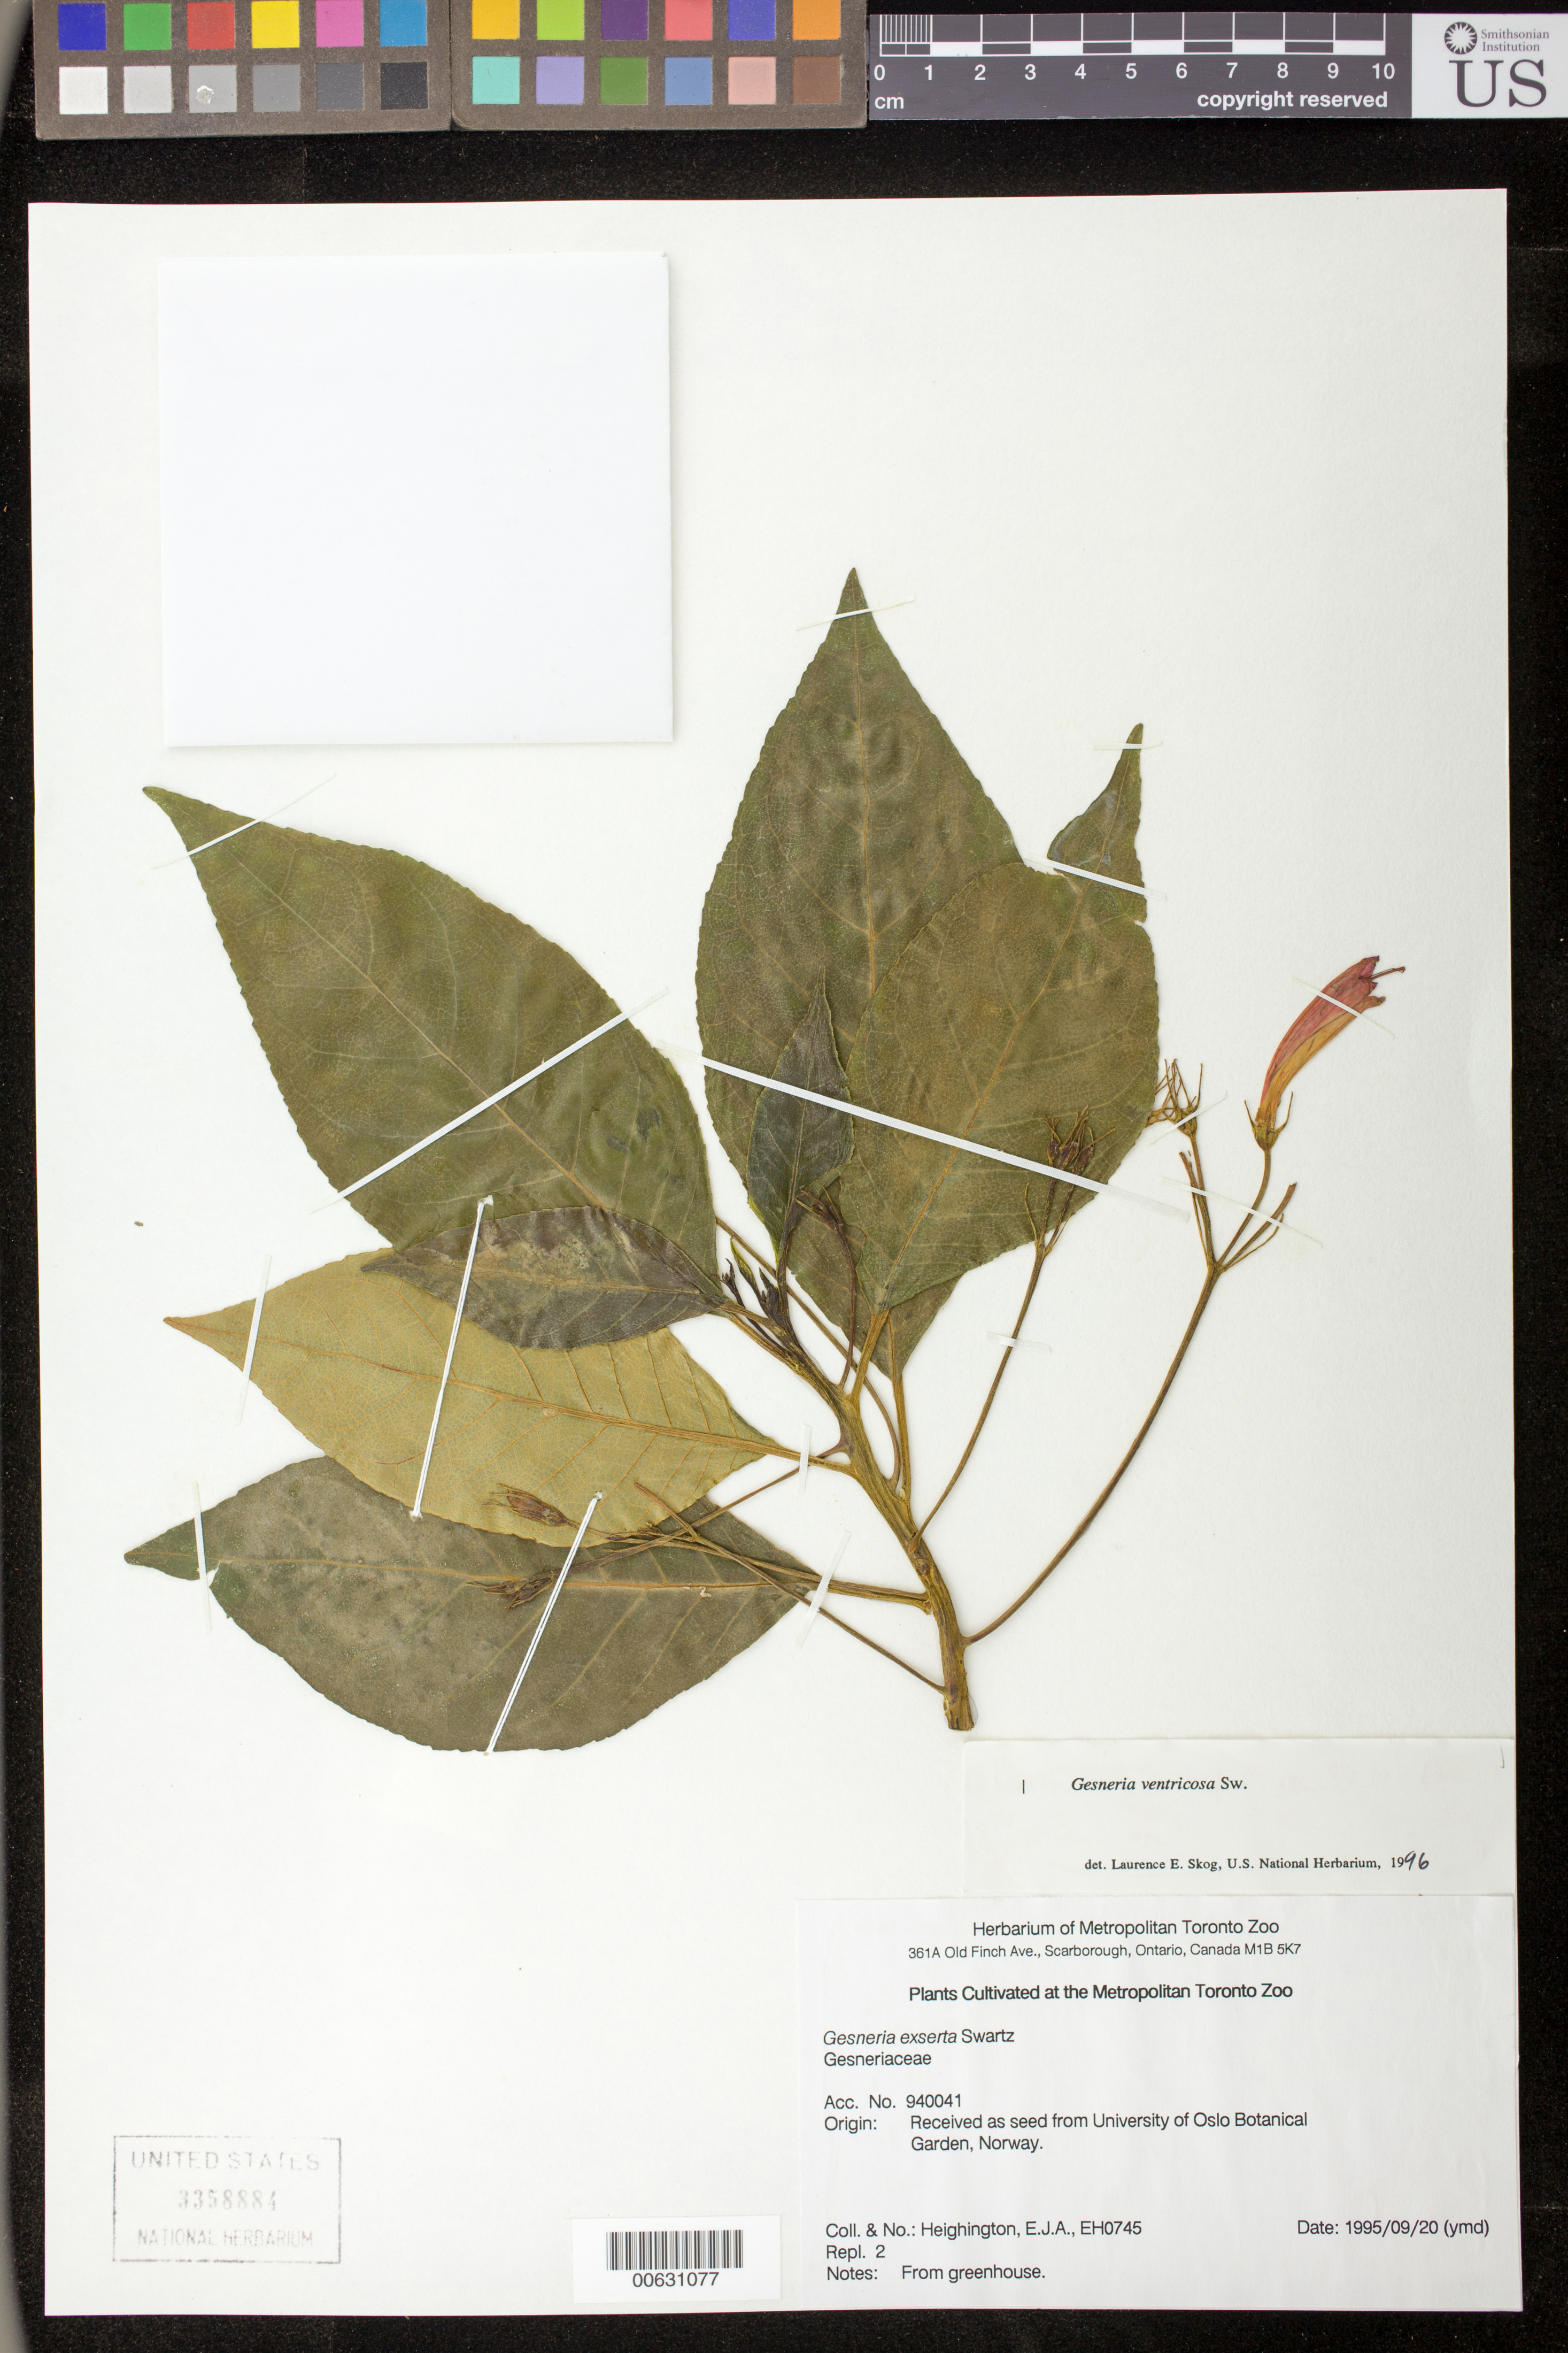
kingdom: Plantae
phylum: Tracheophyta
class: Magnoliopsida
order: Lamiales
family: Gesneriaceae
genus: Gesneria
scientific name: Gesneria ventricosa subsp. ventricosa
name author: Sw.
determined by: Skog, Laurence E.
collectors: E. Heighington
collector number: EH0745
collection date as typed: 20 Sep 1995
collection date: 1995-09-20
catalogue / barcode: US 3358884